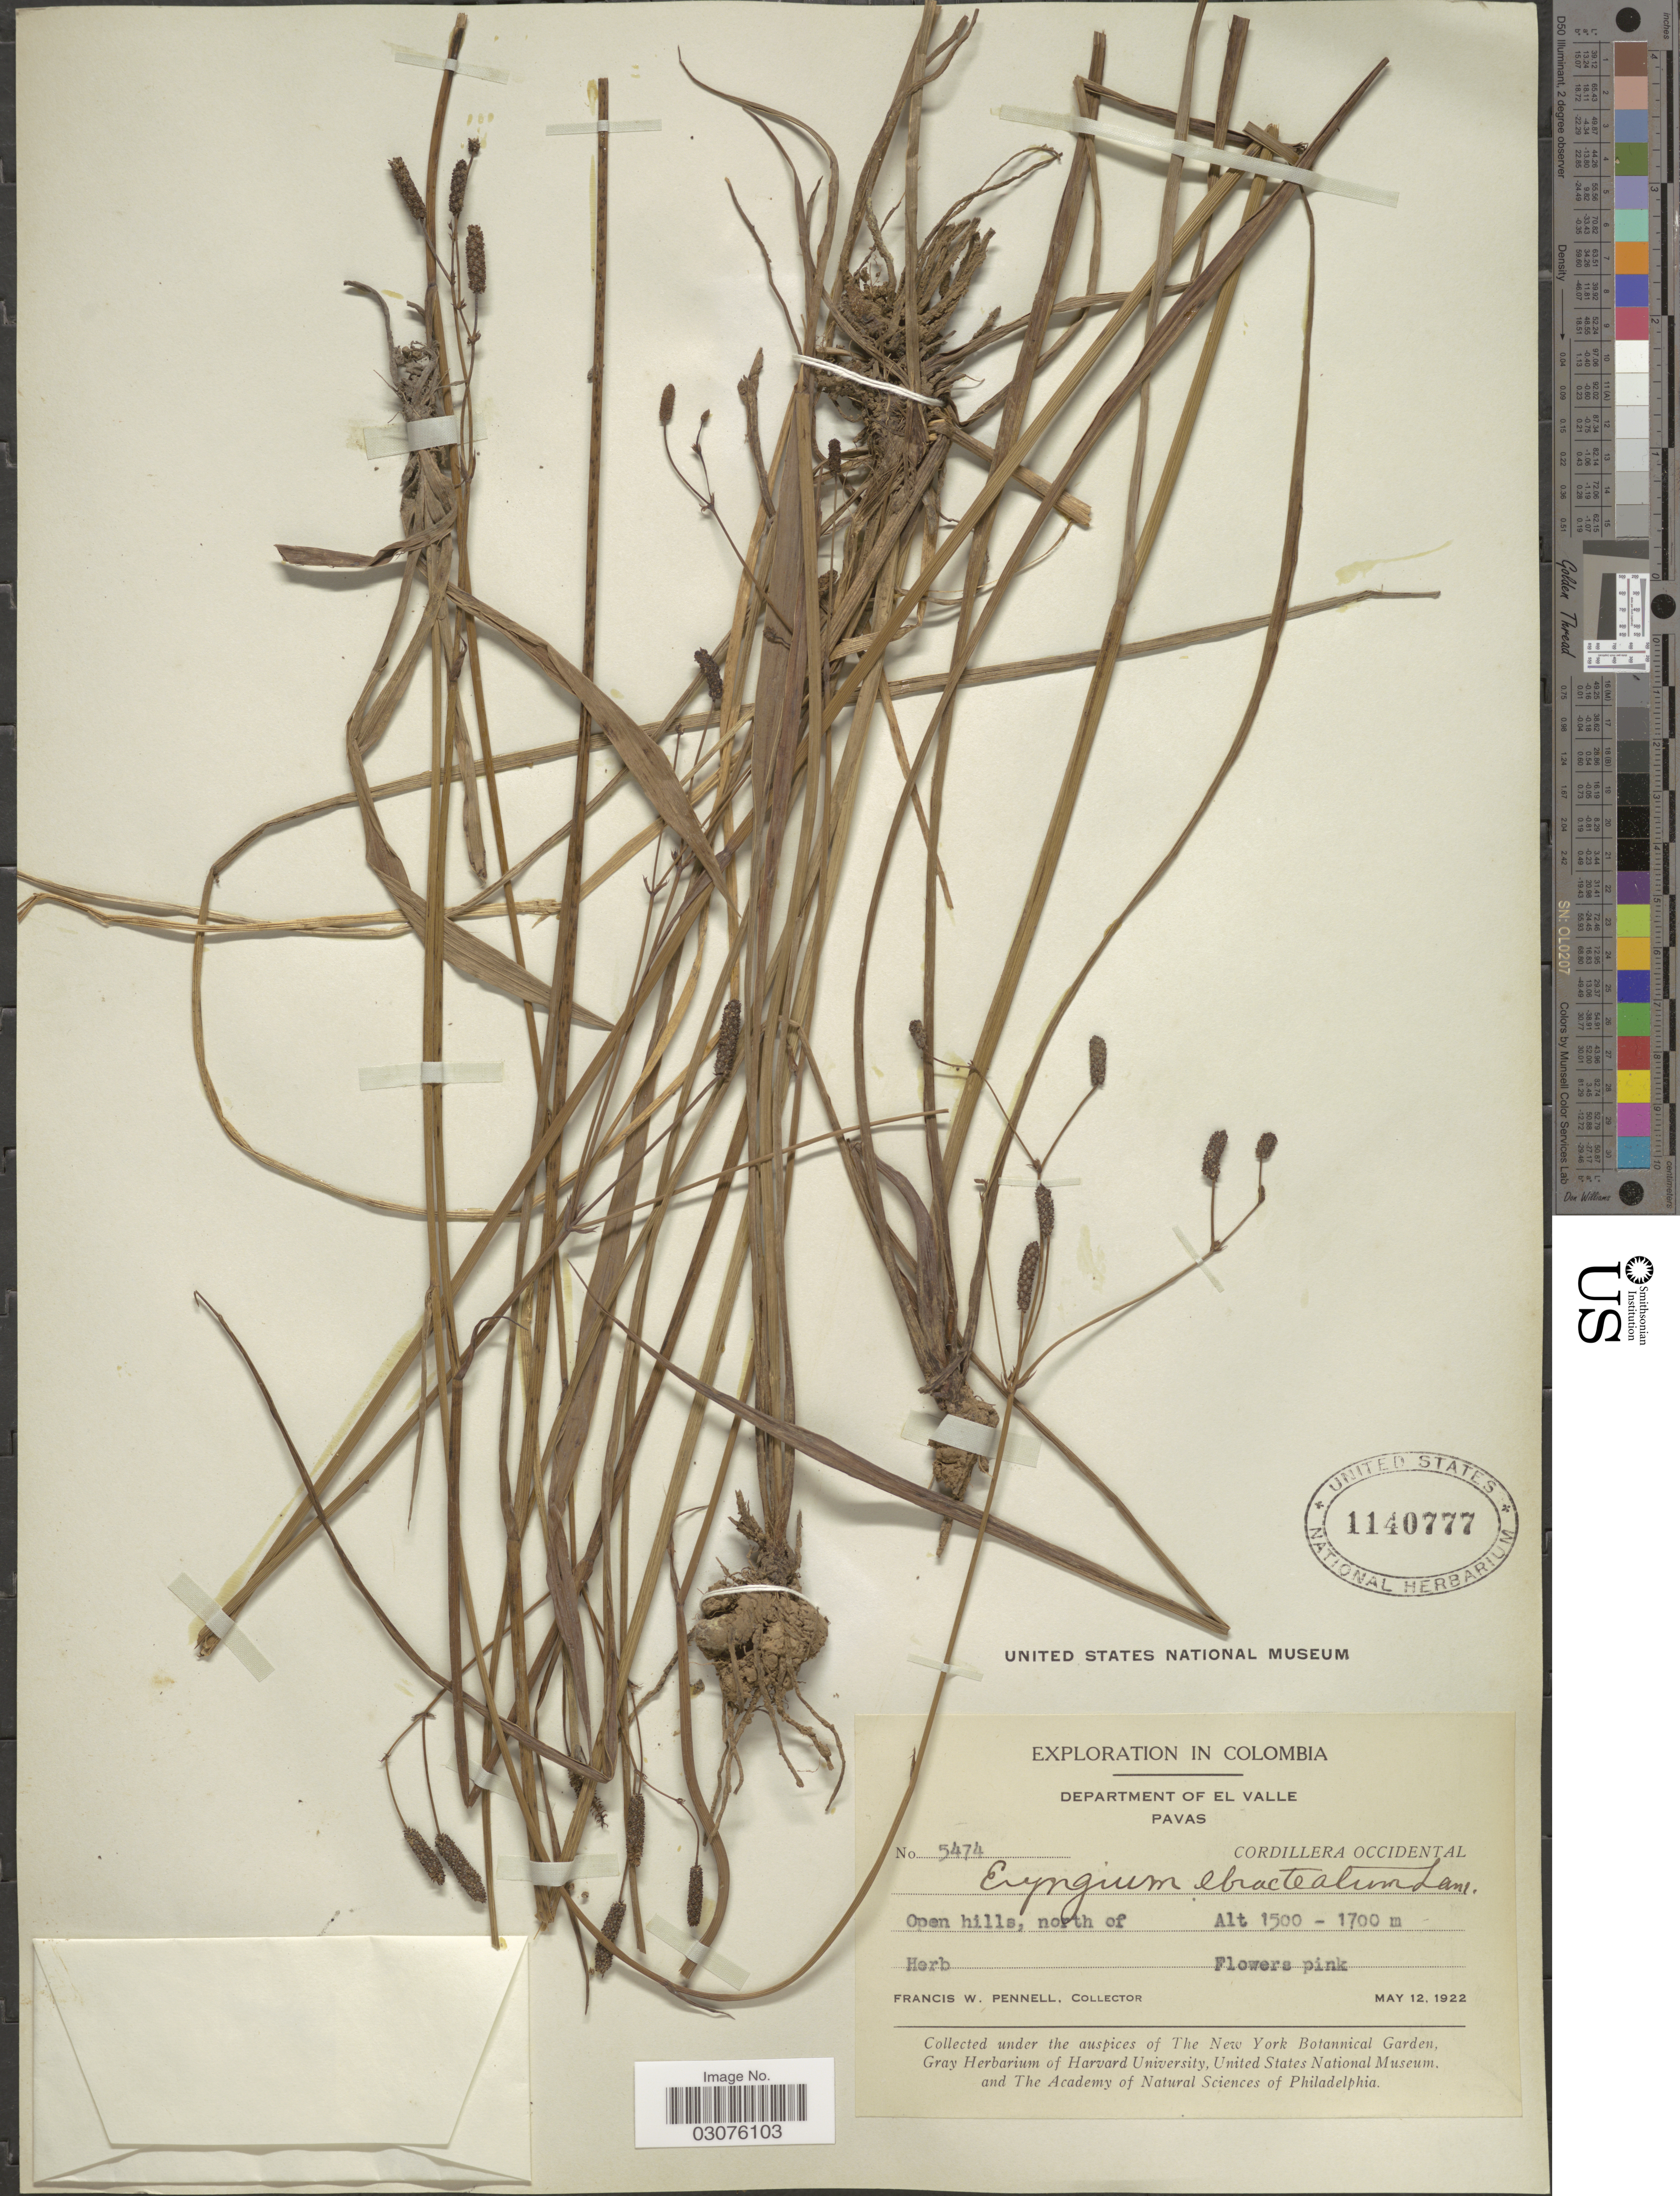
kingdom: Plantae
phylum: Tracheophyta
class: Magnoliopsida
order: Apiales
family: Apiaceae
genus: Eryngium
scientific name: Eryngium ebracteatum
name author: Lam.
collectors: F. W. Pennell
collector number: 5474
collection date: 1922-05-12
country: Colombia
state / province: Valle del Cauca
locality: Department of El Valle. Pavas. Cordillera Occidental. Open hills, north of.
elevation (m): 1500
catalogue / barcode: US 1140777